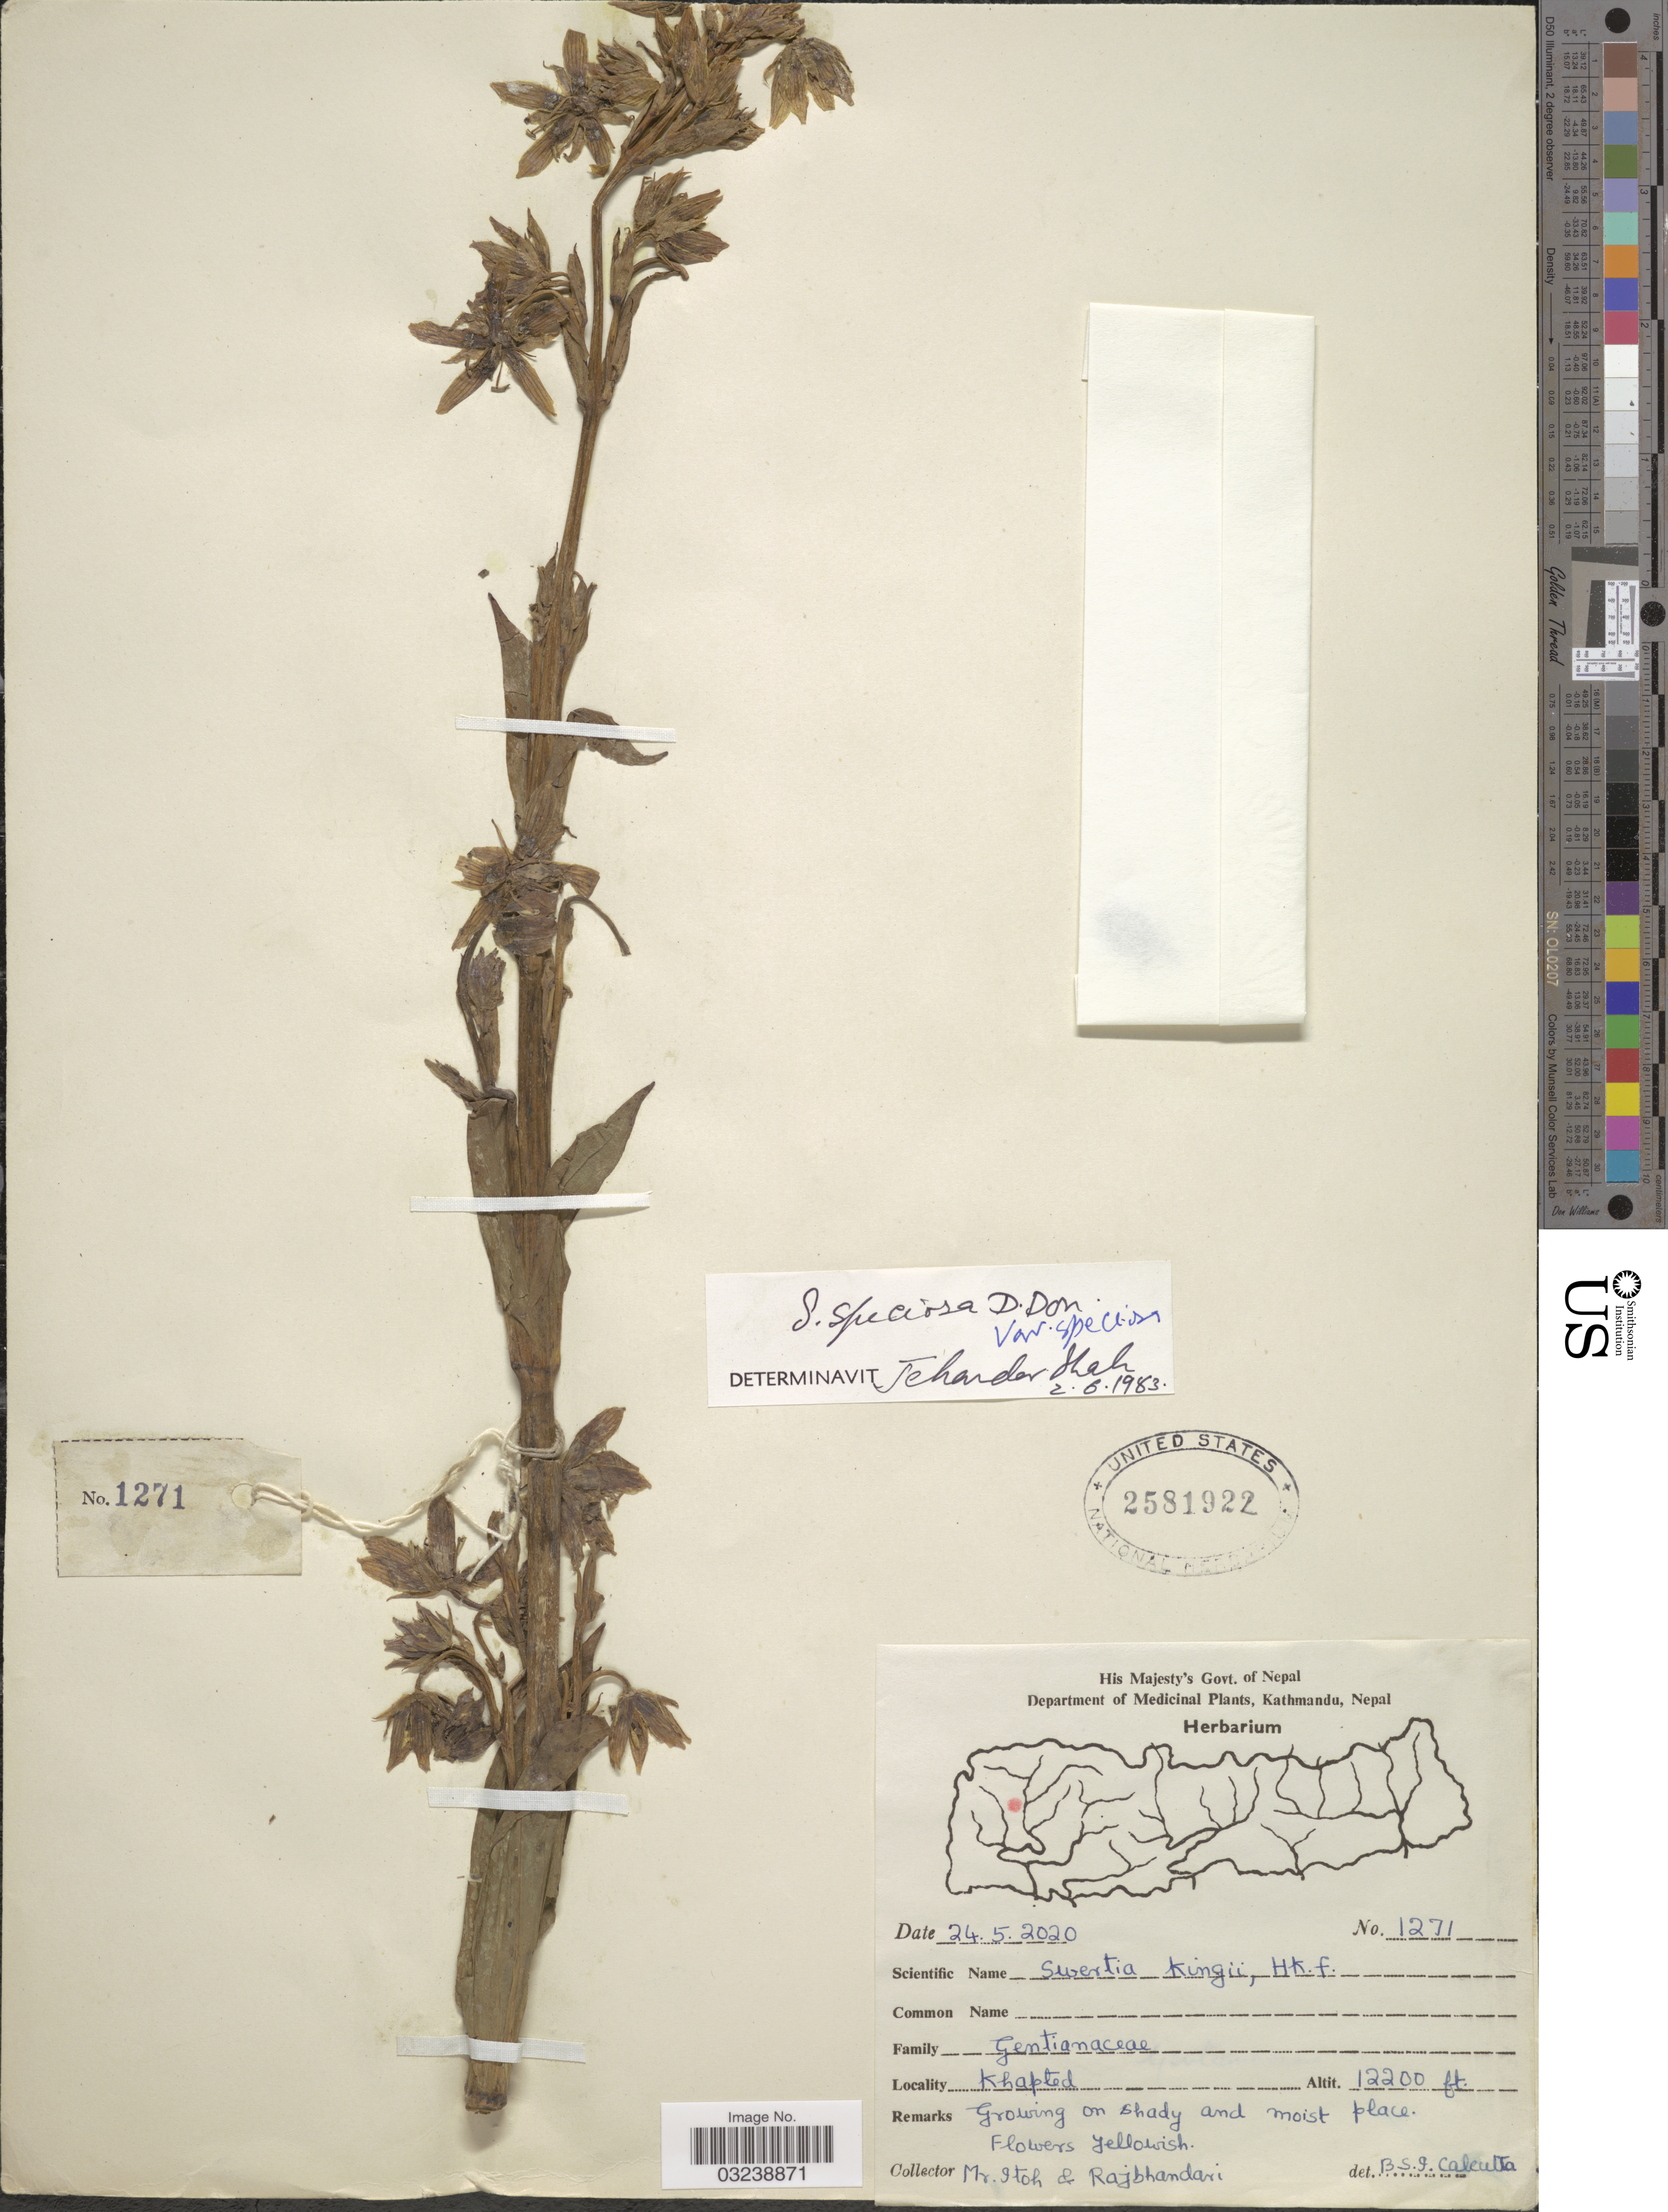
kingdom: Plantae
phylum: Tracheophyta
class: Magnoliopsida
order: Gentianales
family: Gentianaceae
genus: Swertia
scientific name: Swertia speciosa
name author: Wall.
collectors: -. Itoh & Rajbhandari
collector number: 1271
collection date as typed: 24.5.2020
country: Nepal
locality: Khapted.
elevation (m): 3719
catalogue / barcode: US 2581922